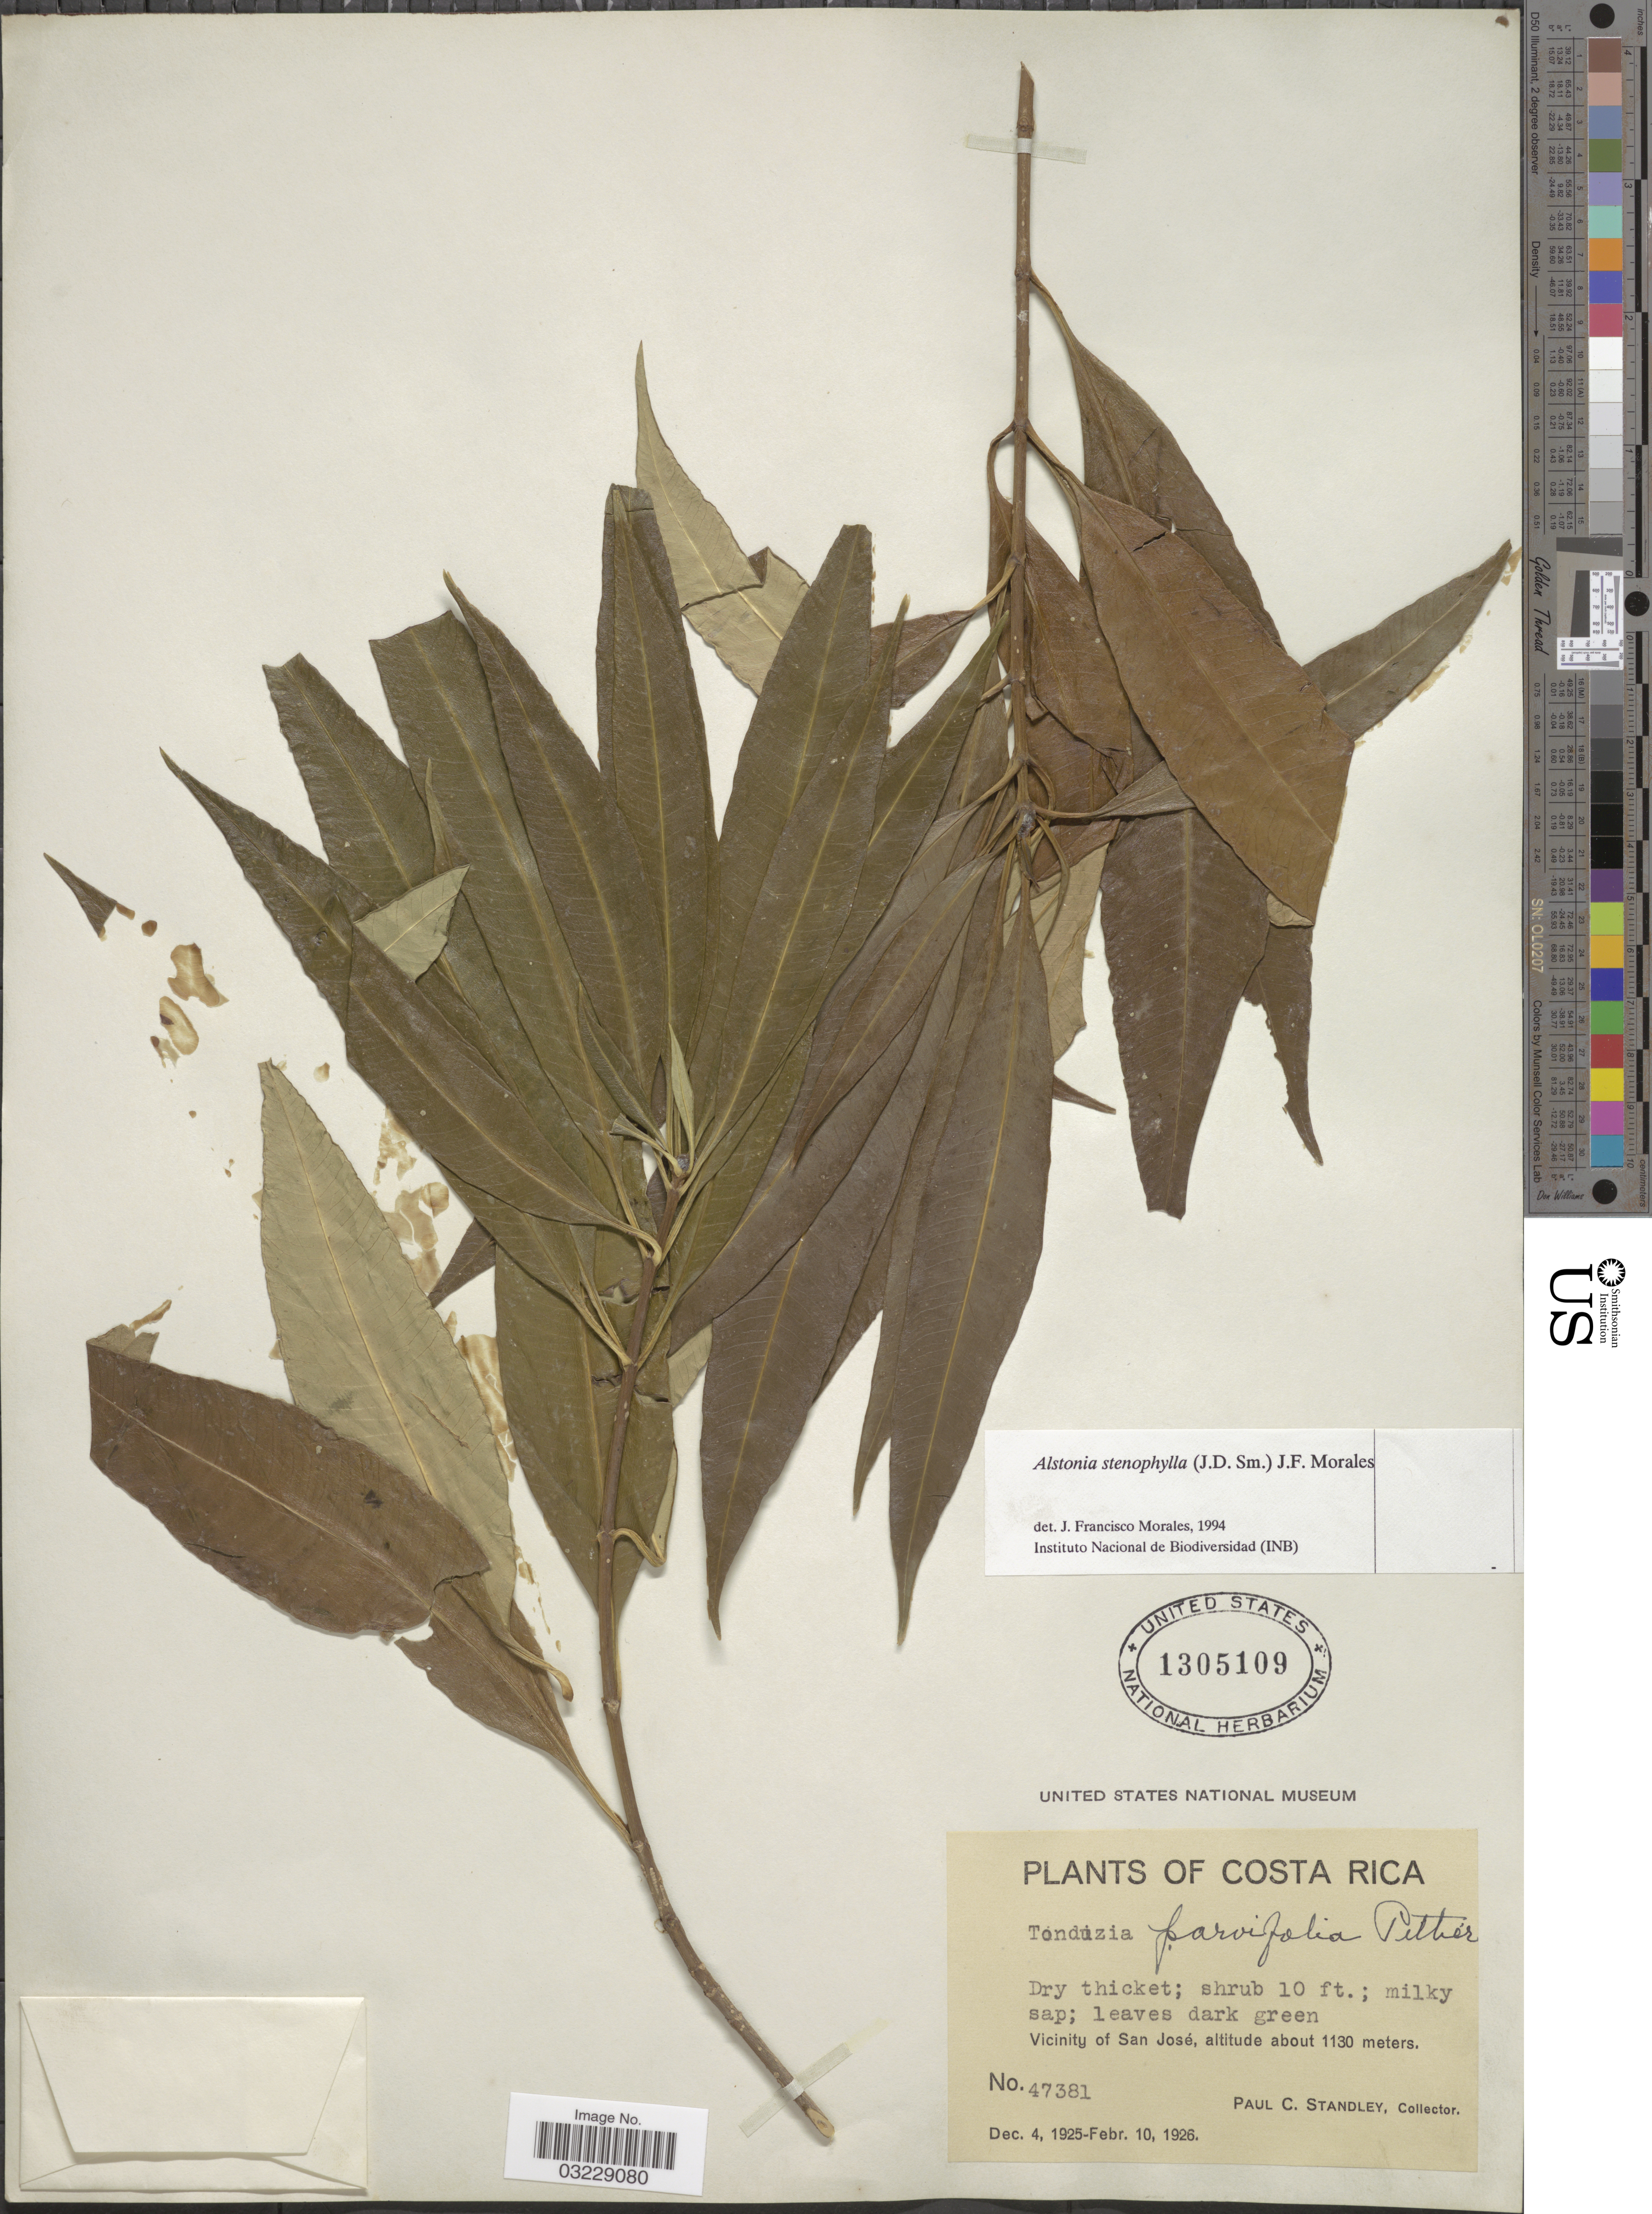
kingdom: Plantae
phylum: Tracheophyta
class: Magnoliopsida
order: Gentianales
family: Apocynaceae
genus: Alstonia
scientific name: Alstonia stenophylla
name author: Guillaumin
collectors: P. C. Standley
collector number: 47381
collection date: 1925-12-04/1926-02-10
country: Costa Rica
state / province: San José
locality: Vicinity of San José.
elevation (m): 1130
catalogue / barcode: US 1305109